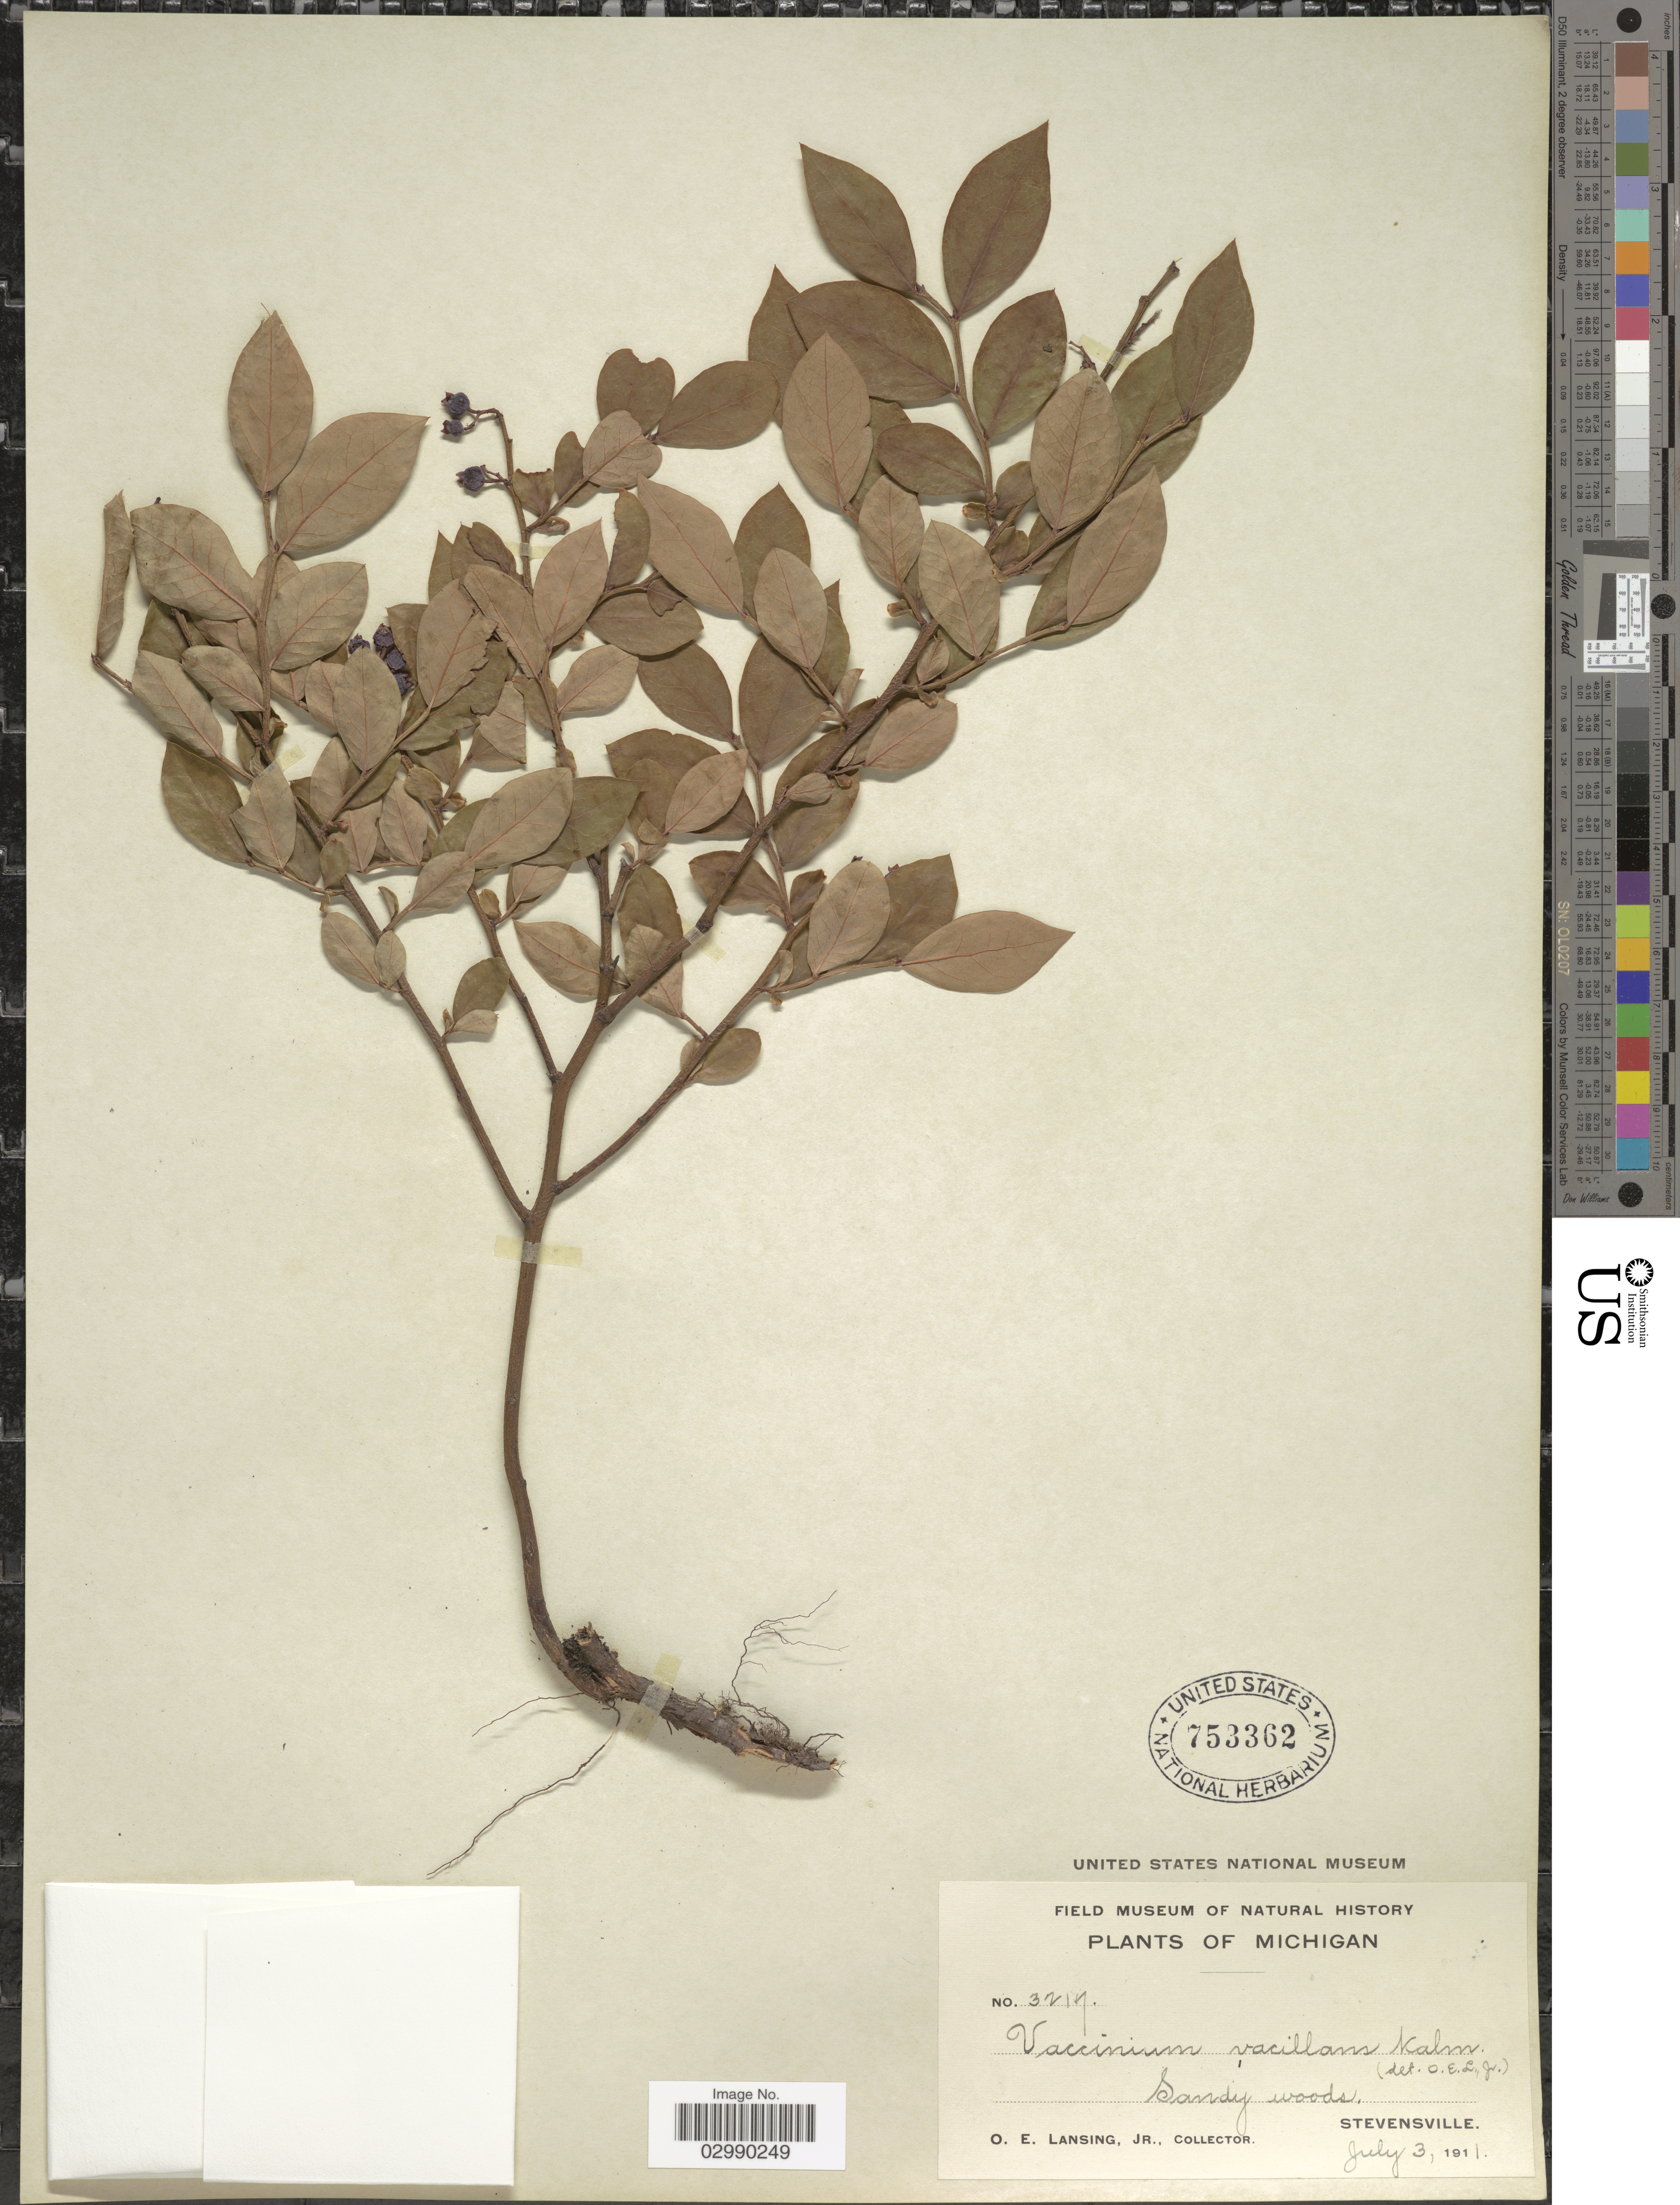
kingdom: Plantae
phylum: Tracheophyta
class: Magnoliopsida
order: Ericales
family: Ericaceae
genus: Vaccinium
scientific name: Vaccinium vacillans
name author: Kalm ex Torr.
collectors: O. Lansing Jr.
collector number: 3219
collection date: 1911-07-03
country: United States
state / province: Michigan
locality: Stevensville.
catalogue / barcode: US 753362